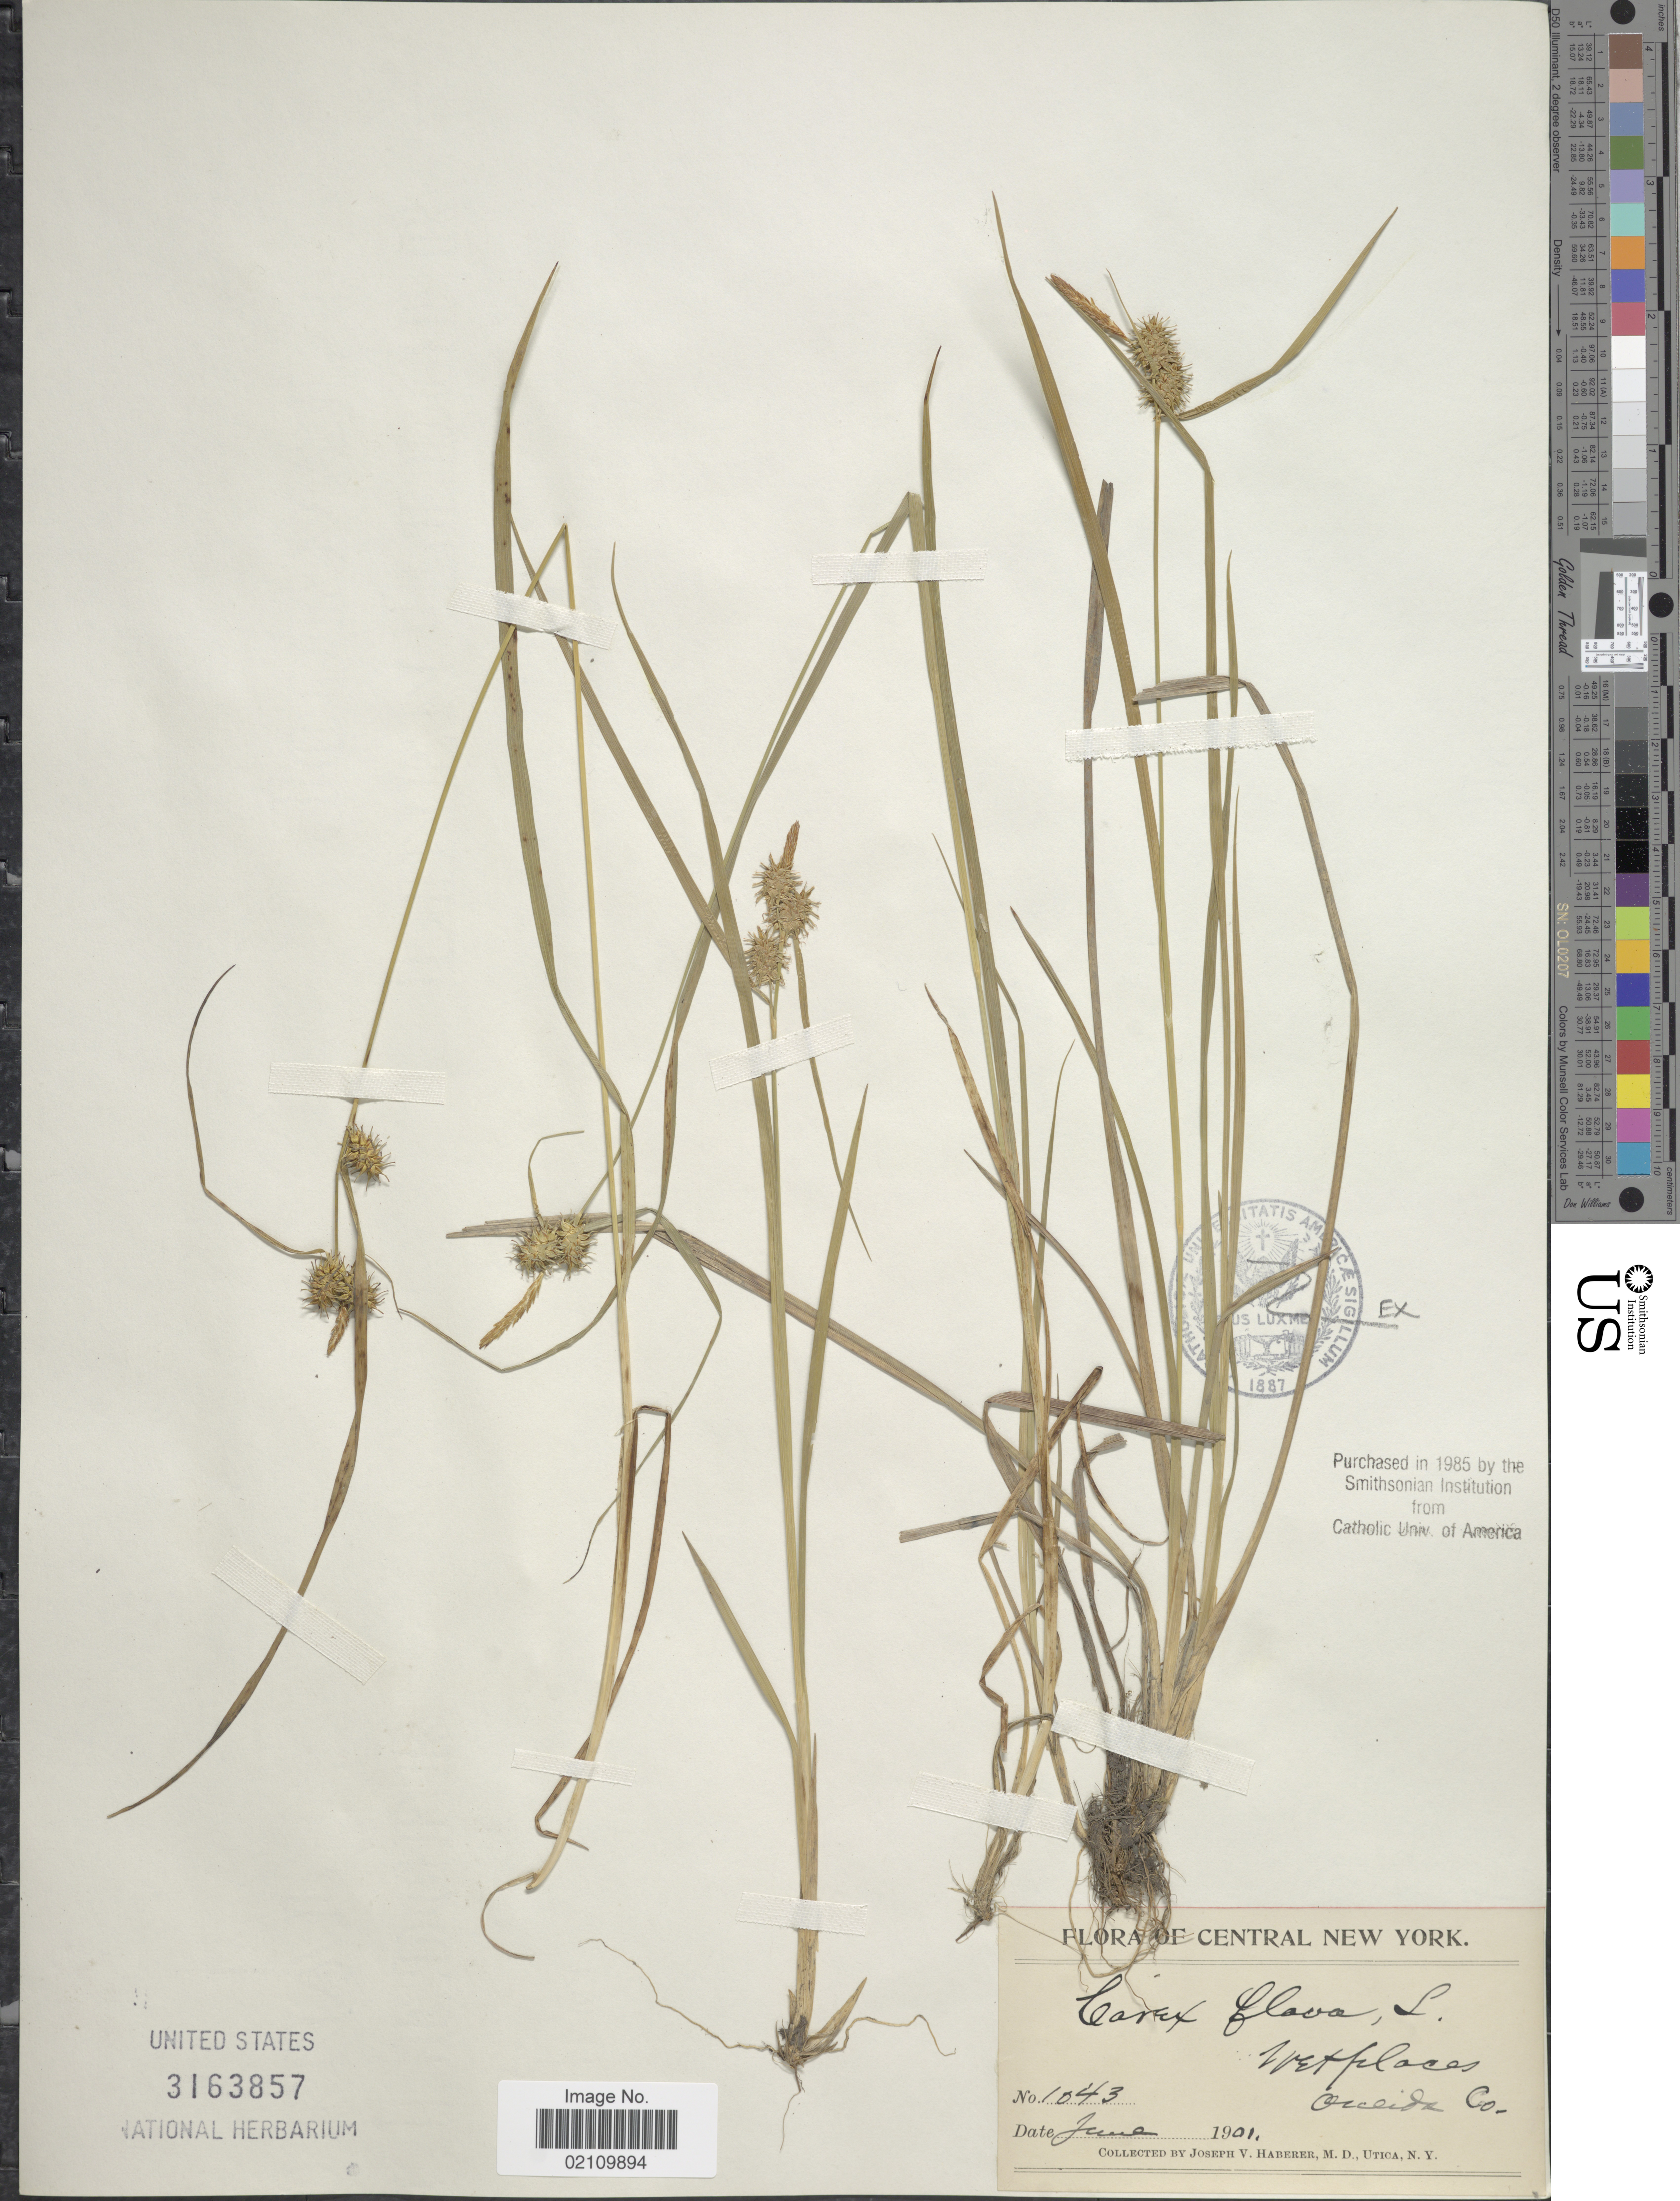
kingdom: Plantae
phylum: Tracheophyta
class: Liliopsida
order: Poales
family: Cyperaceae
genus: Carex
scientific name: Carex flava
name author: L.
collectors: J. V. Haberer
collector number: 1043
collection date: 1901-06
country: United States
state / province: New York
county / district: Oneida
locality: Central New York. Wet places. Oneida Co.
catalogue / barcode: US 3163857